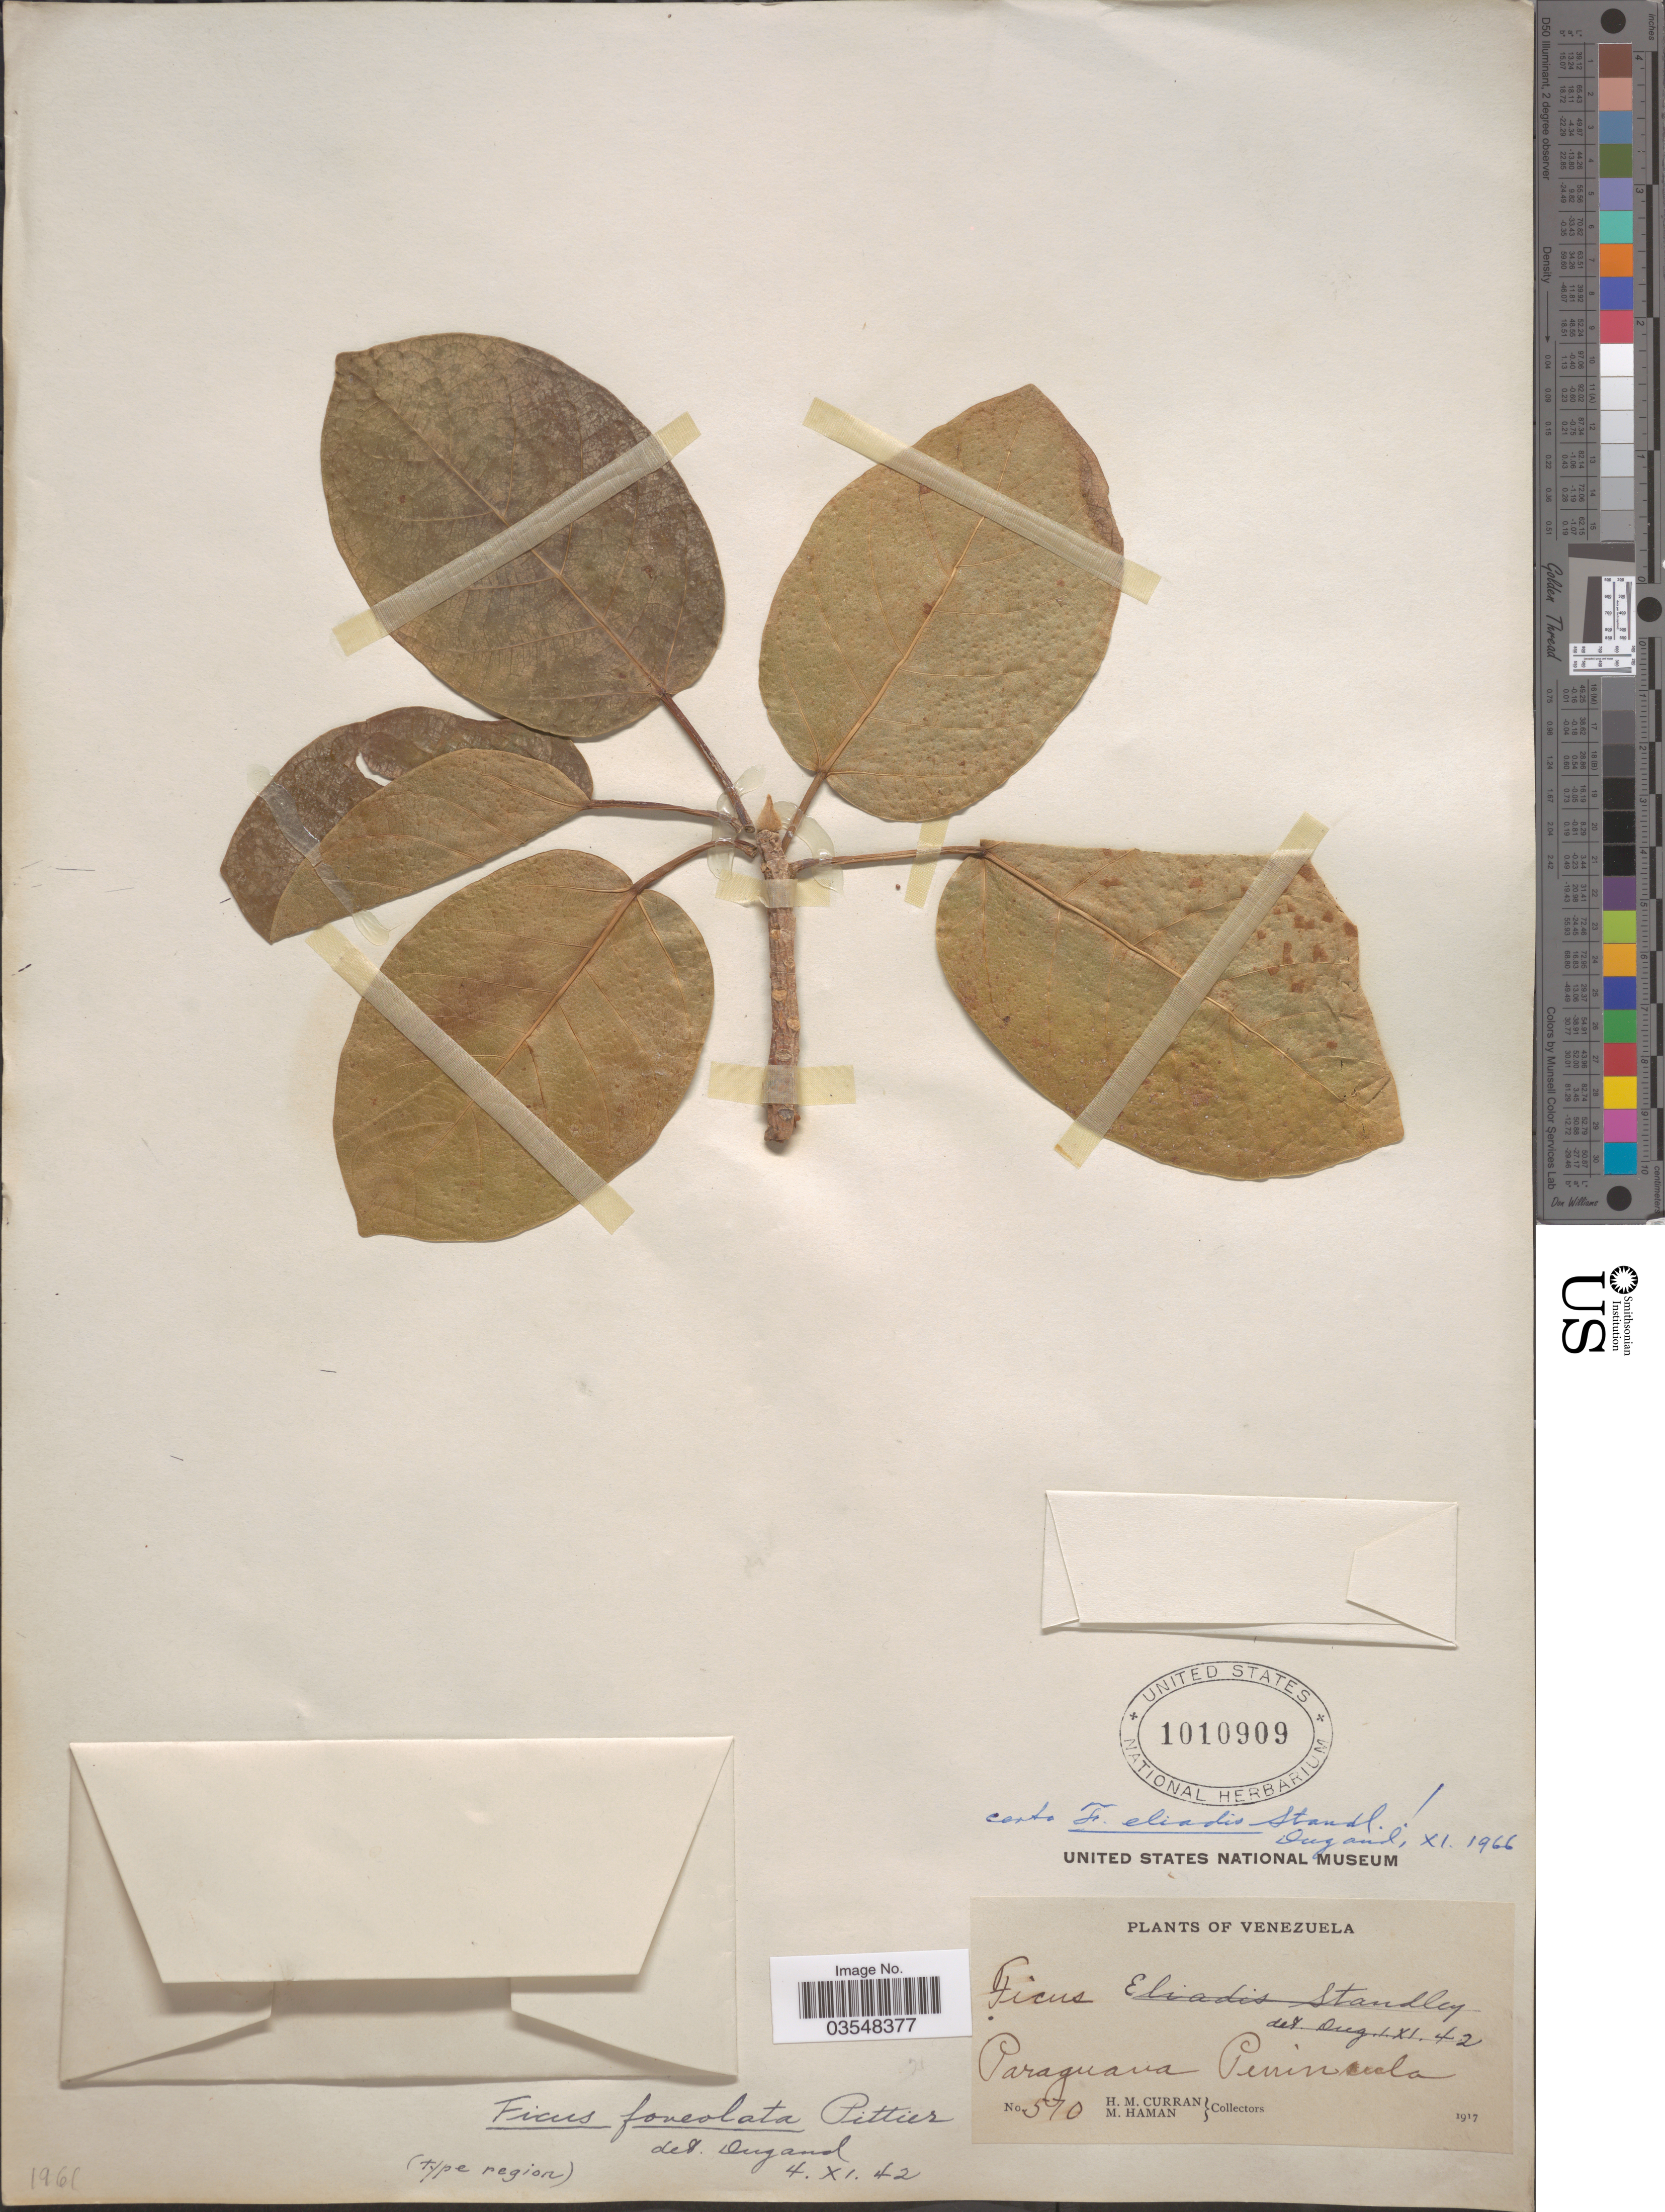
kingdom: Plantae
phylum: Tracheophyta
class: Magnoliopsida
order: Rosales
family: Moraceae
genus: Ficus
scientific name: Ficus eliadis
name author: Standl.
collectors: H. M. Curran & M. Haman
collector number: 570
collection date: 1917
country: Venezuela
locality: Paraguana Peninsula.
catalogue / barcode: US 1010909